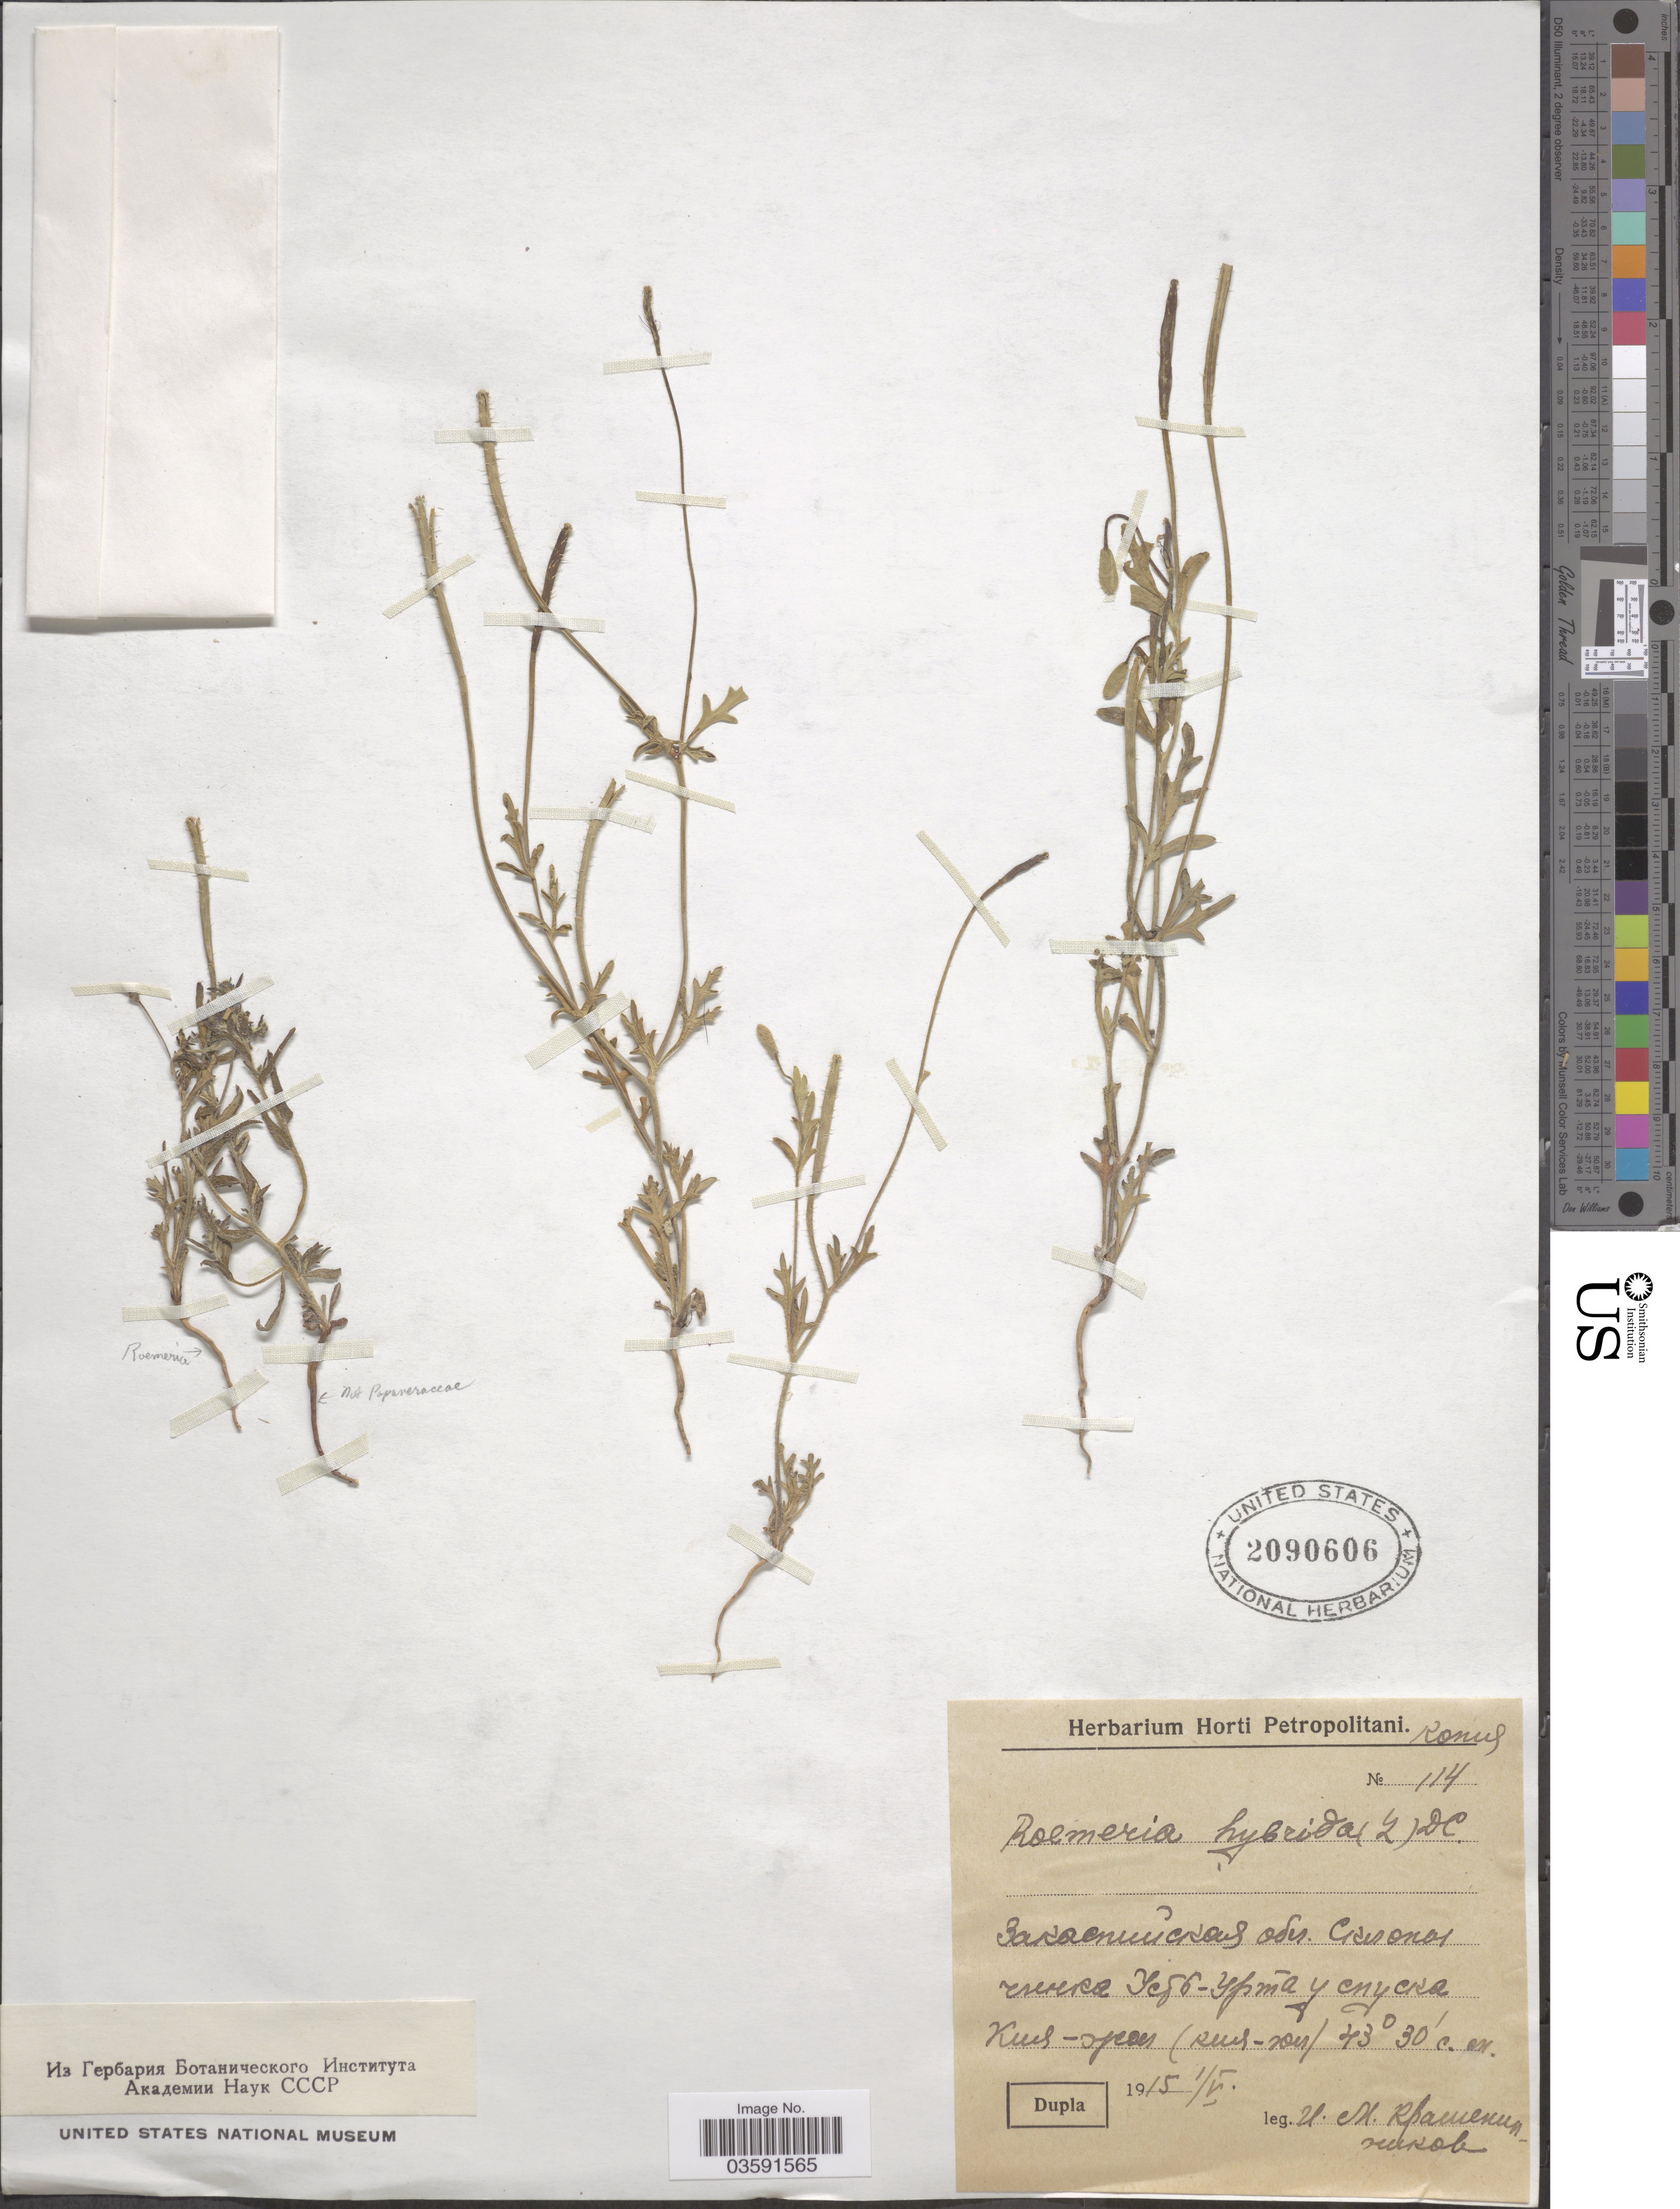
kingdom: Plantae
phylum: Tracheophyta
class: Magnoliopsida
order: Ranunculales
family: Papaveraceae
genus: Papaver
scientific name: Papaver dodecandrum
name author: (Forssk.) Medik.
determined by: Strong, M. T., (US), Smithsonian Institution - National Museum of Natural History (UNITED STATES)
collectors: I. Krascheninnikov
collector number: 114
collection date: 1915-05-01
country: Kazakhstan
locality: Ust-Urt.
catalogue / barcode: US 2090606